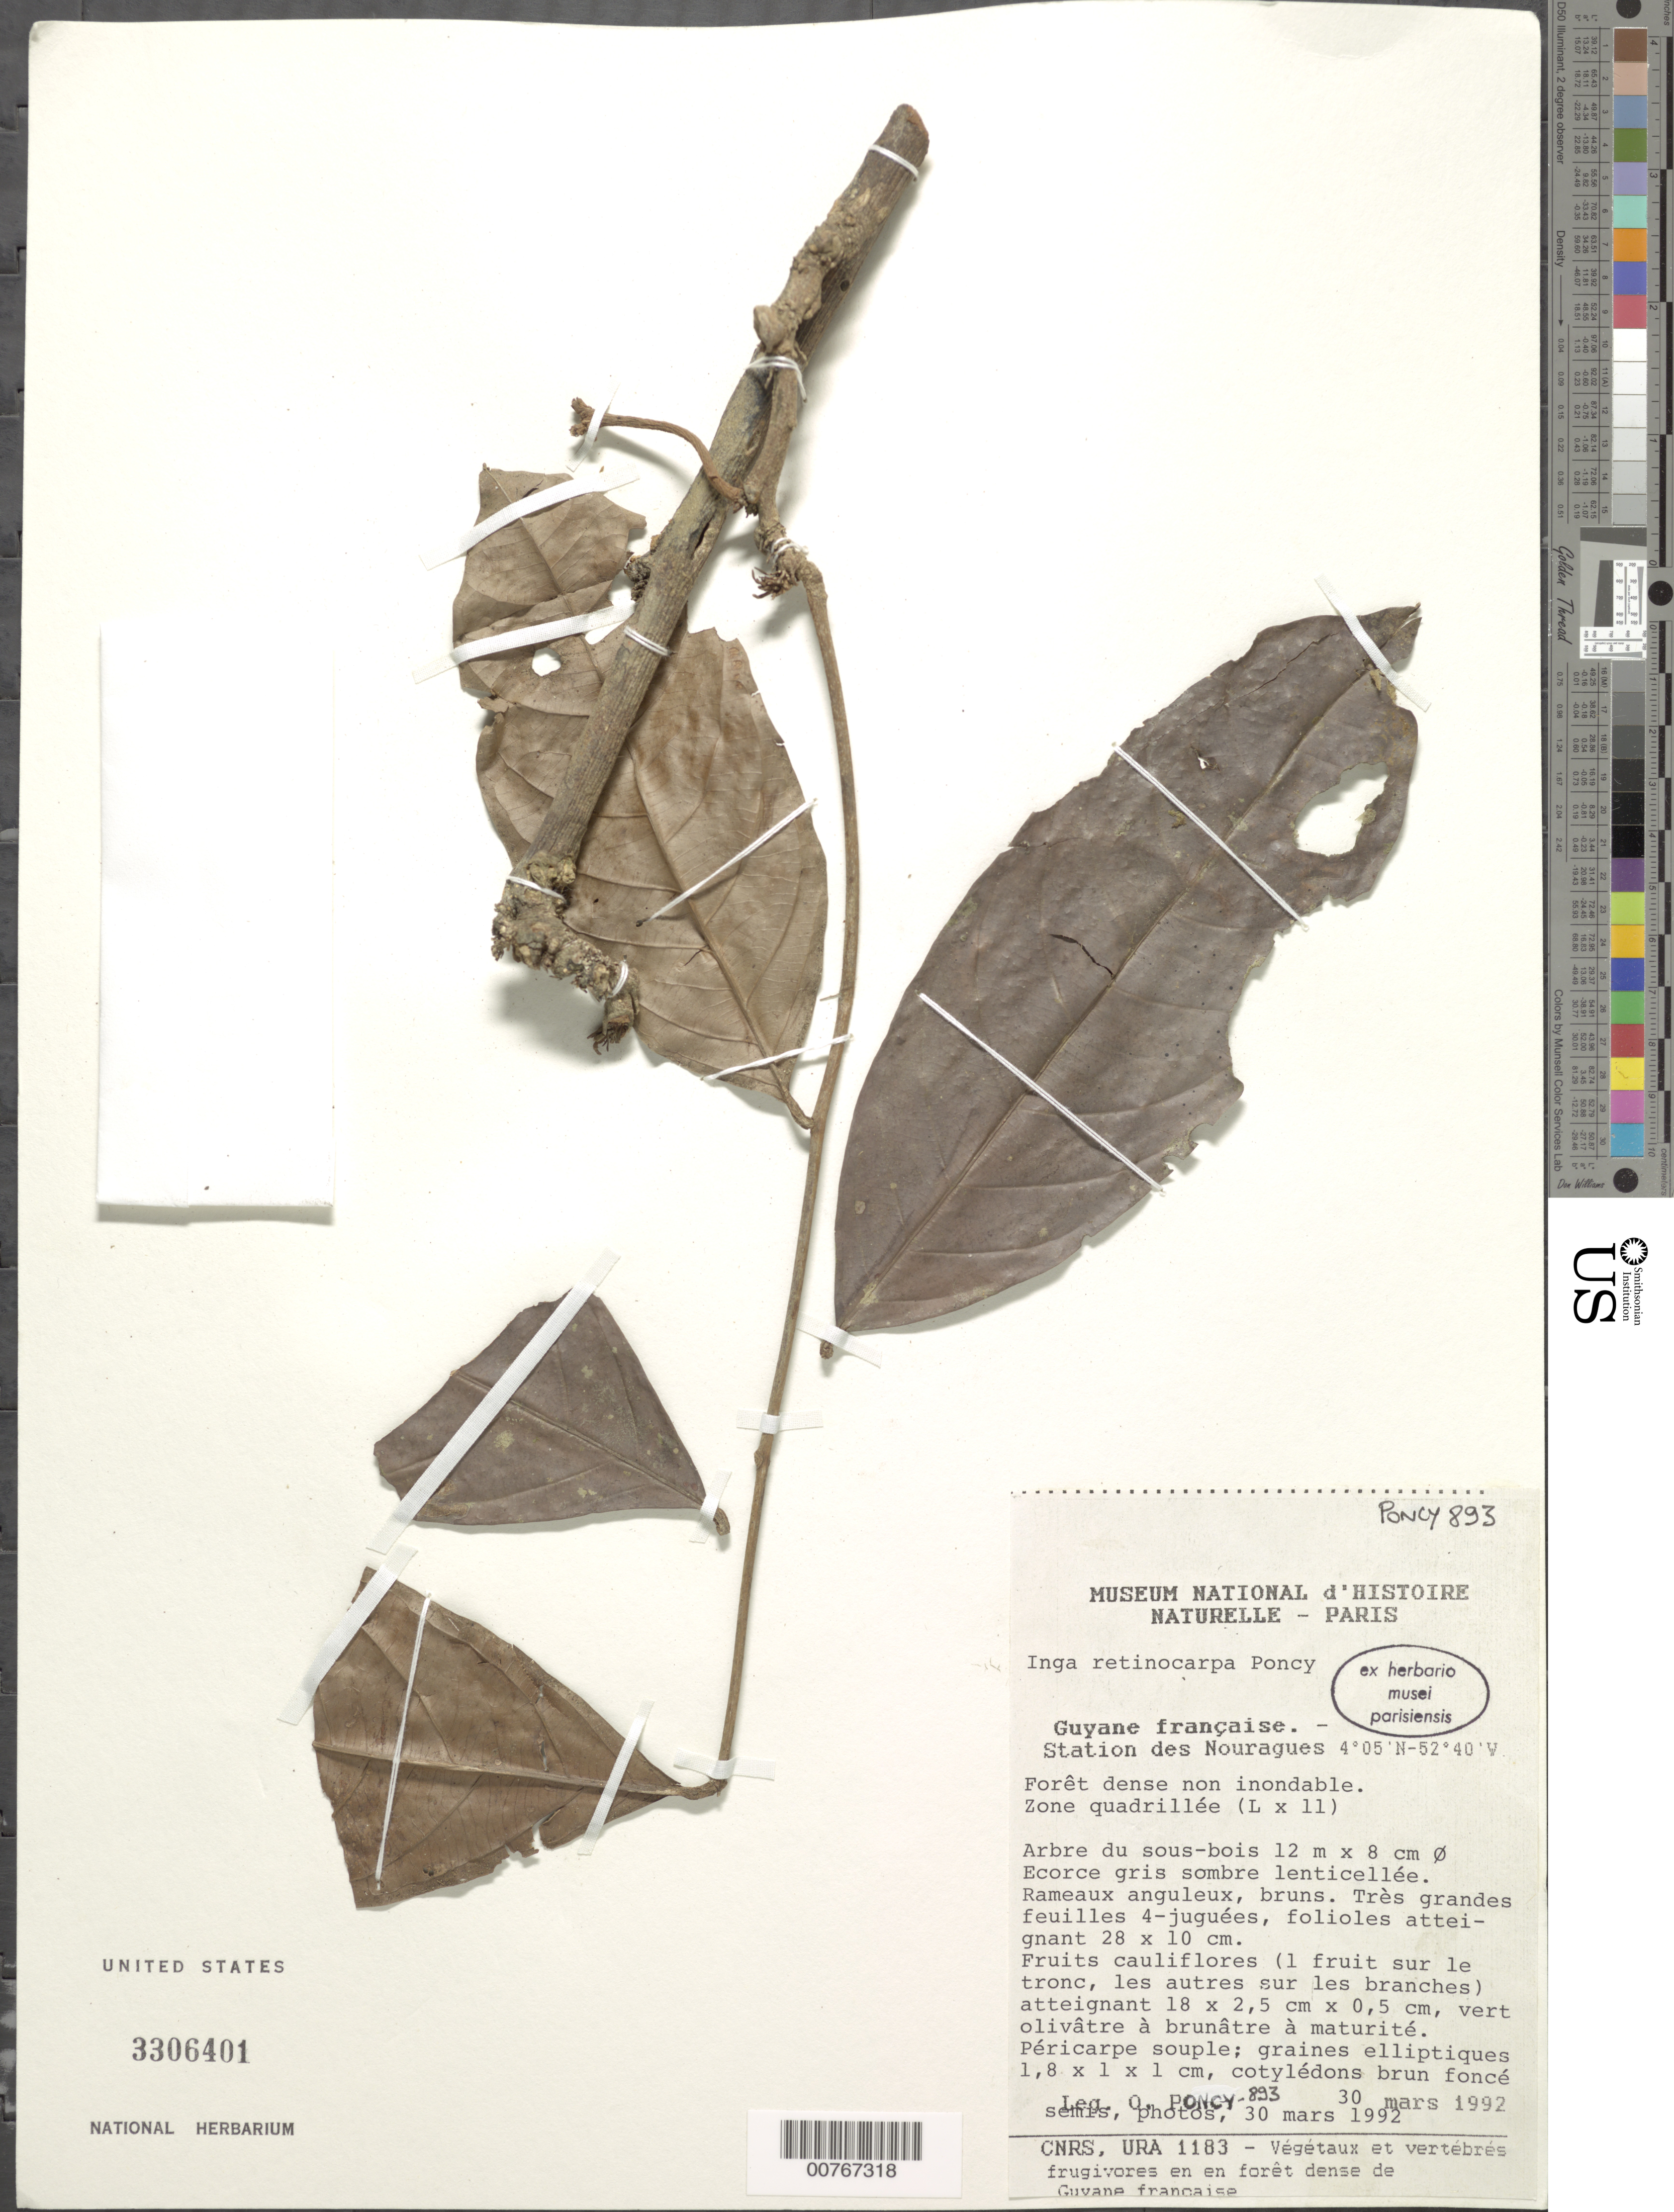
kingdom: Plantae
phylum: Tracheophyta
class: Magnoliopsida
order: Fabales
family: Fabaceae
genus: Inga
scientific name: Inga retinocarpa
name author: Poncy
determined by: Poncy, O.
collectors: O. Poncy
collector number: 893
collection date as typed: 30-Mar-92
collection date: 1992-03-30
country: French Guiana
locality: Station des Nouragues, Bassin de l'Approuague, Arataye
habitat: Forêt dense non onondable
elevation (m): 100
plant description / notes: Fruits cauliflores ( 1 fruit sur le tronc, les autres sur les branches) atteignant 18 x 2.5 x 0.5 cm, vert olivatre a brunatre a maturite. Pericarpe souple; graines elliptiques 1.8 x 1 x 1 cm, cotyledons brun fonce semiss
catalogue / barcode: US 3306401